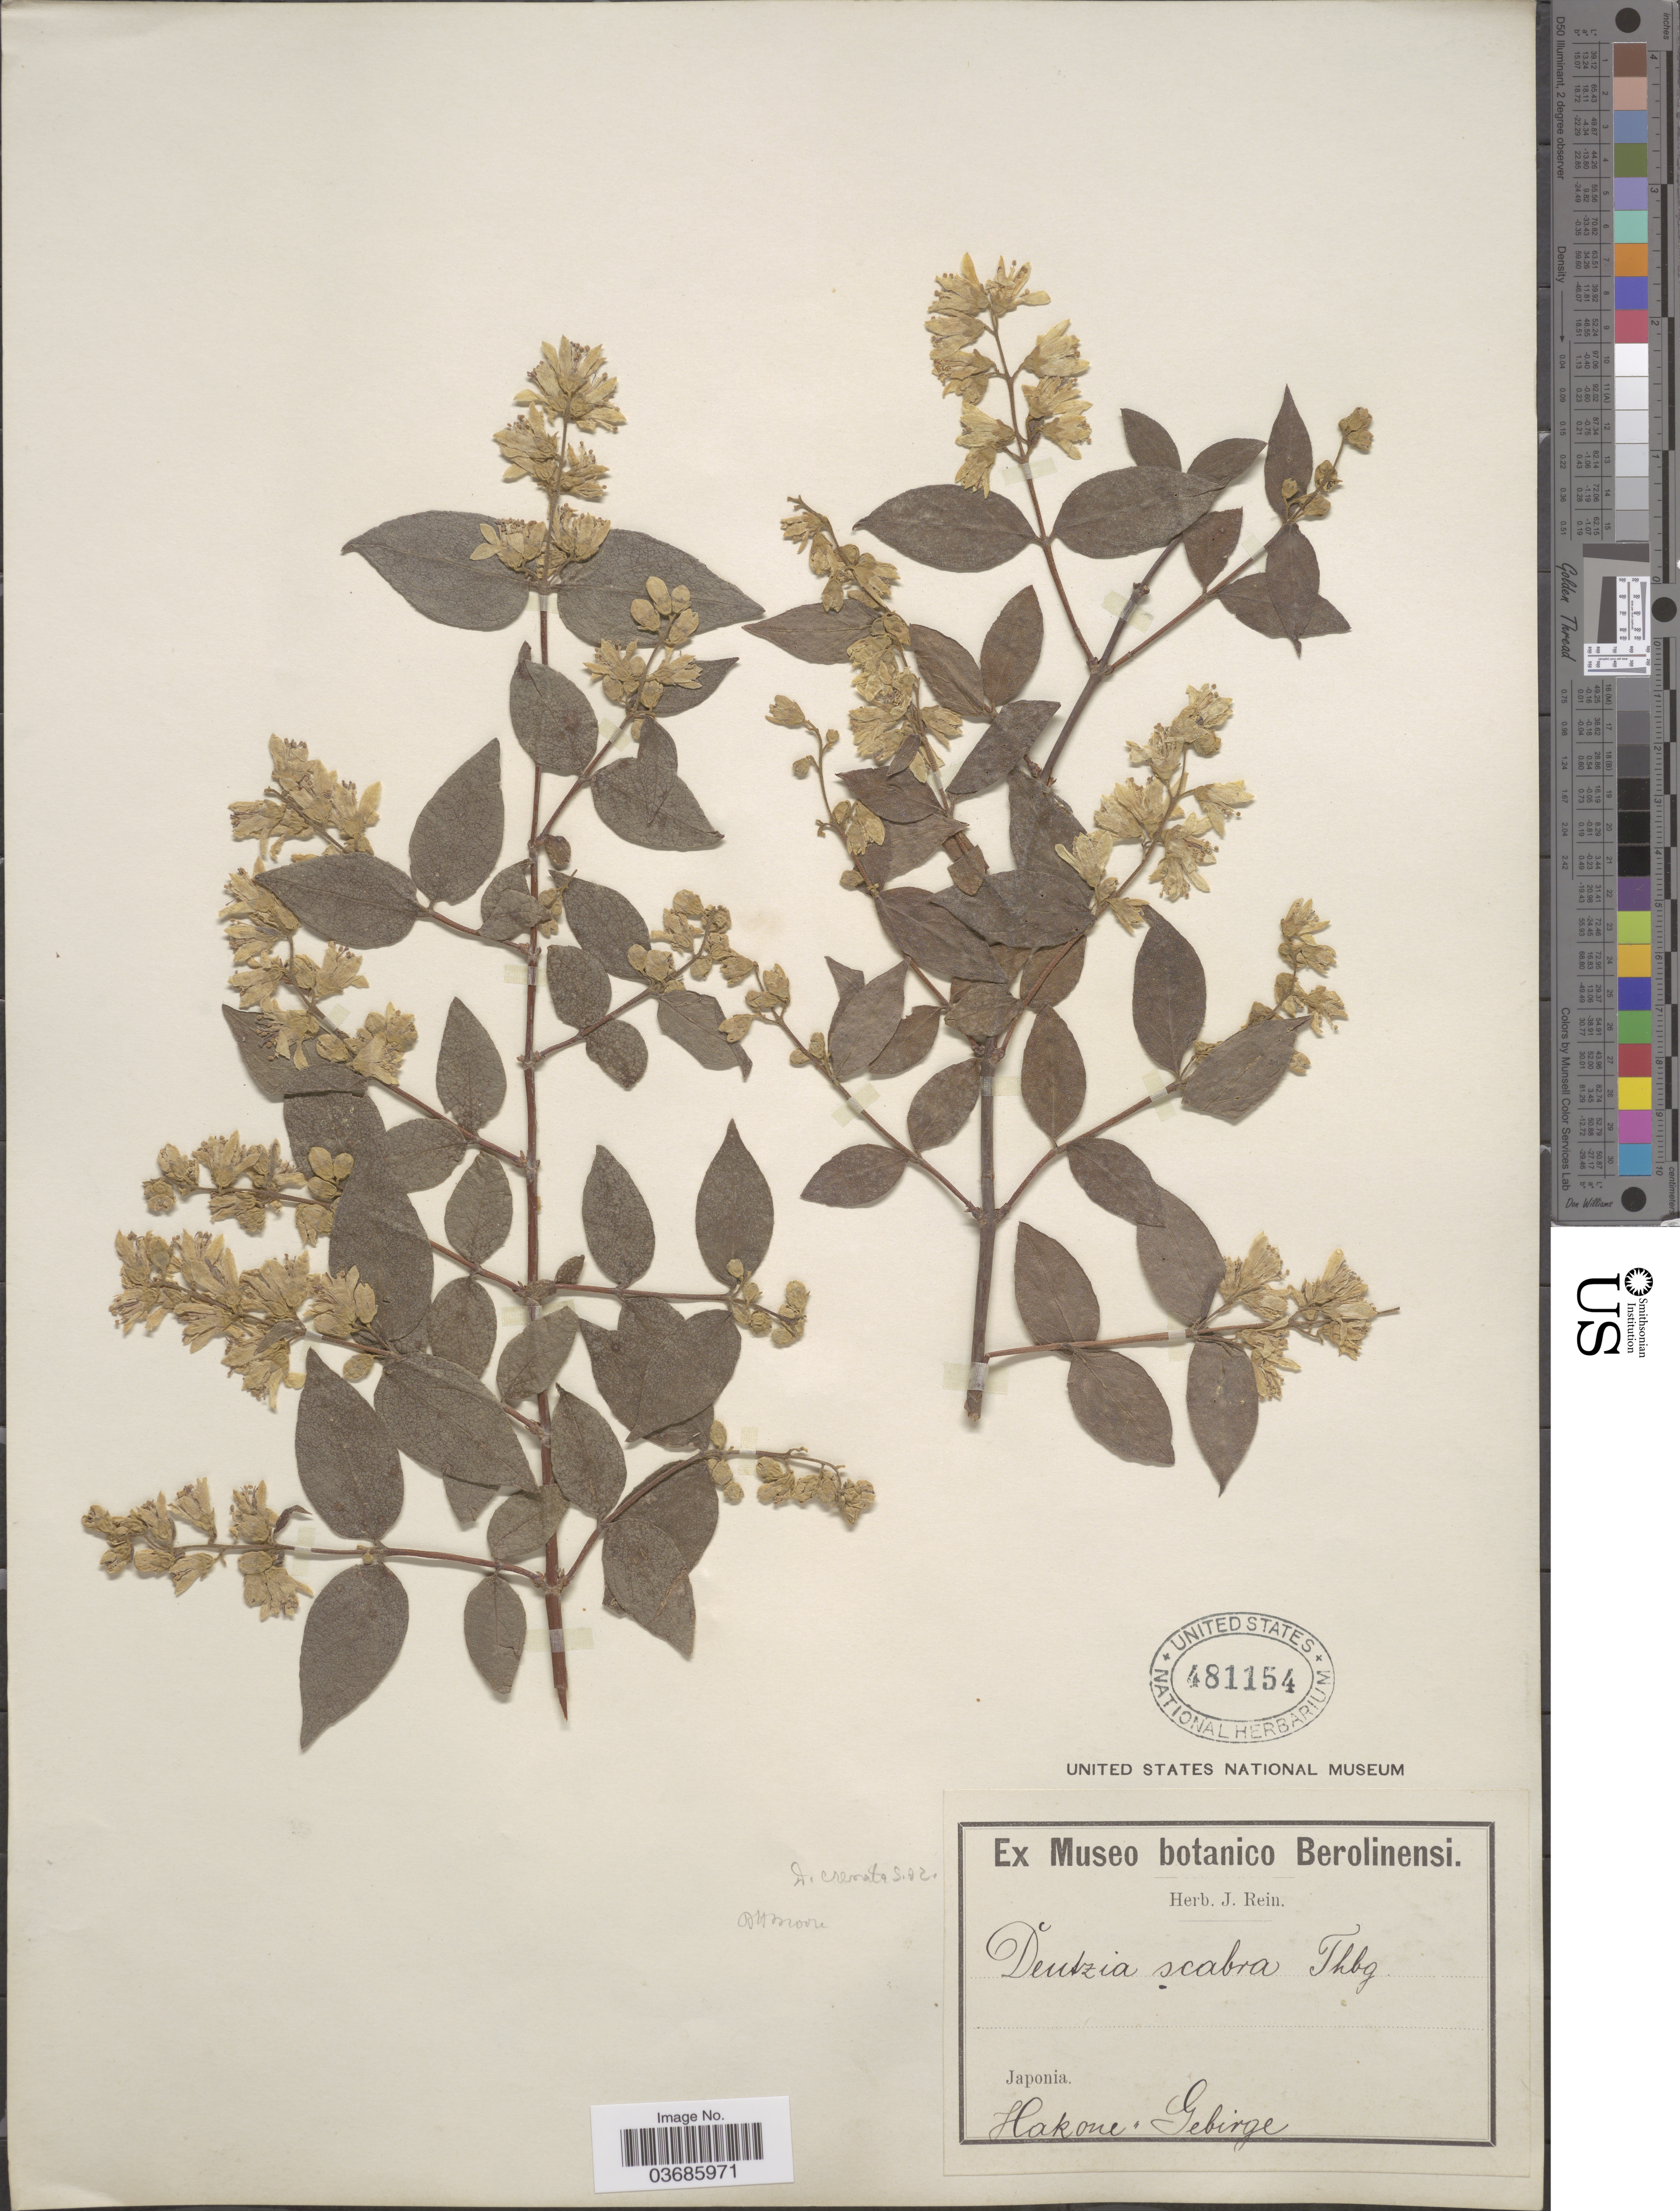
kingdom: Plantae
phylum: Tracheophyta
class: Magnoliopsida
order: Cornales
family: Hydrangeaceae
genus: Deutzia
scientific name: Deutzia scabra var. crenata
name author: Maxim.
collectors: ex herb. J. Rein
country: Japan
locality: Hakone. Gebirge.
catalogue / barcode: US 481154